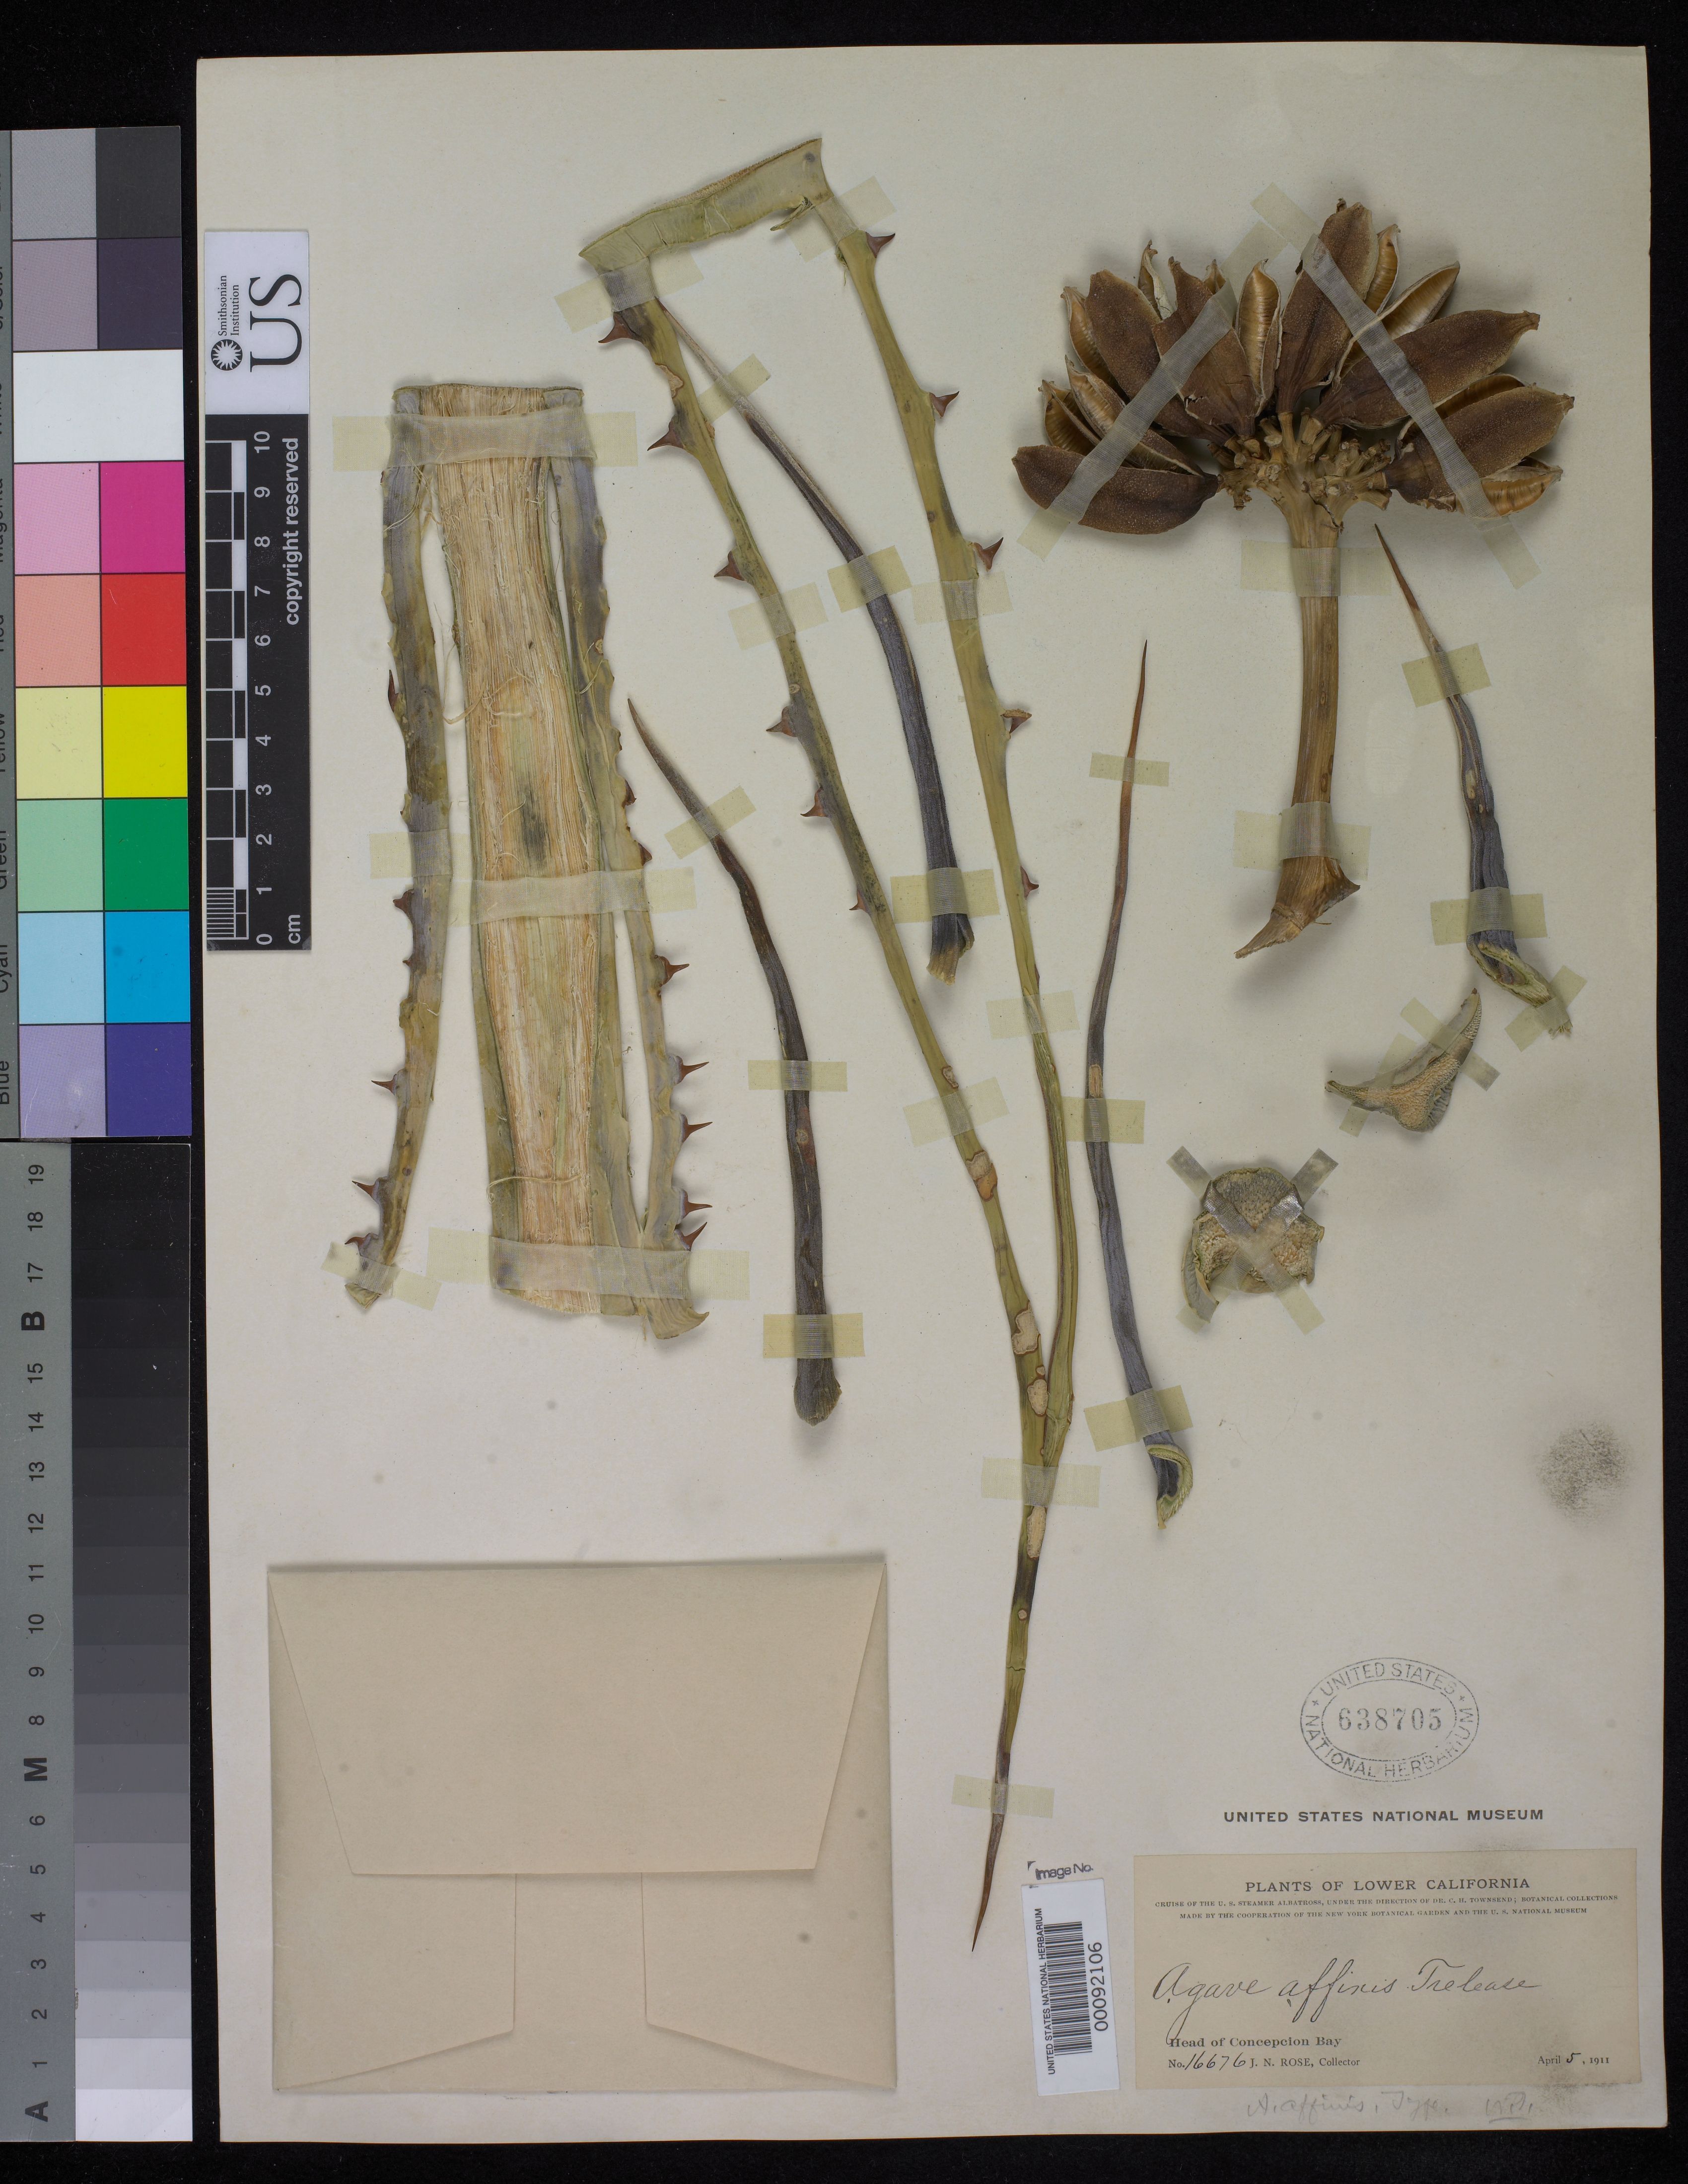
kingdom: Plantae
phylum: Tracheophyta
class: Liliopsida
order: Asparagales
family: Asparagaceae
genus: Agave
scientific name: Agave affinis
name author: Trel.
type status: Holotype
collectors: J. N. Rose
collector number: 16676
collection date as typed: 05 Apr 1911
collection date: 1911-04-05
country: Mexico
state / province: Baja California Sur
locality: Concepcion Bay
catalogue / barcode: US 638705